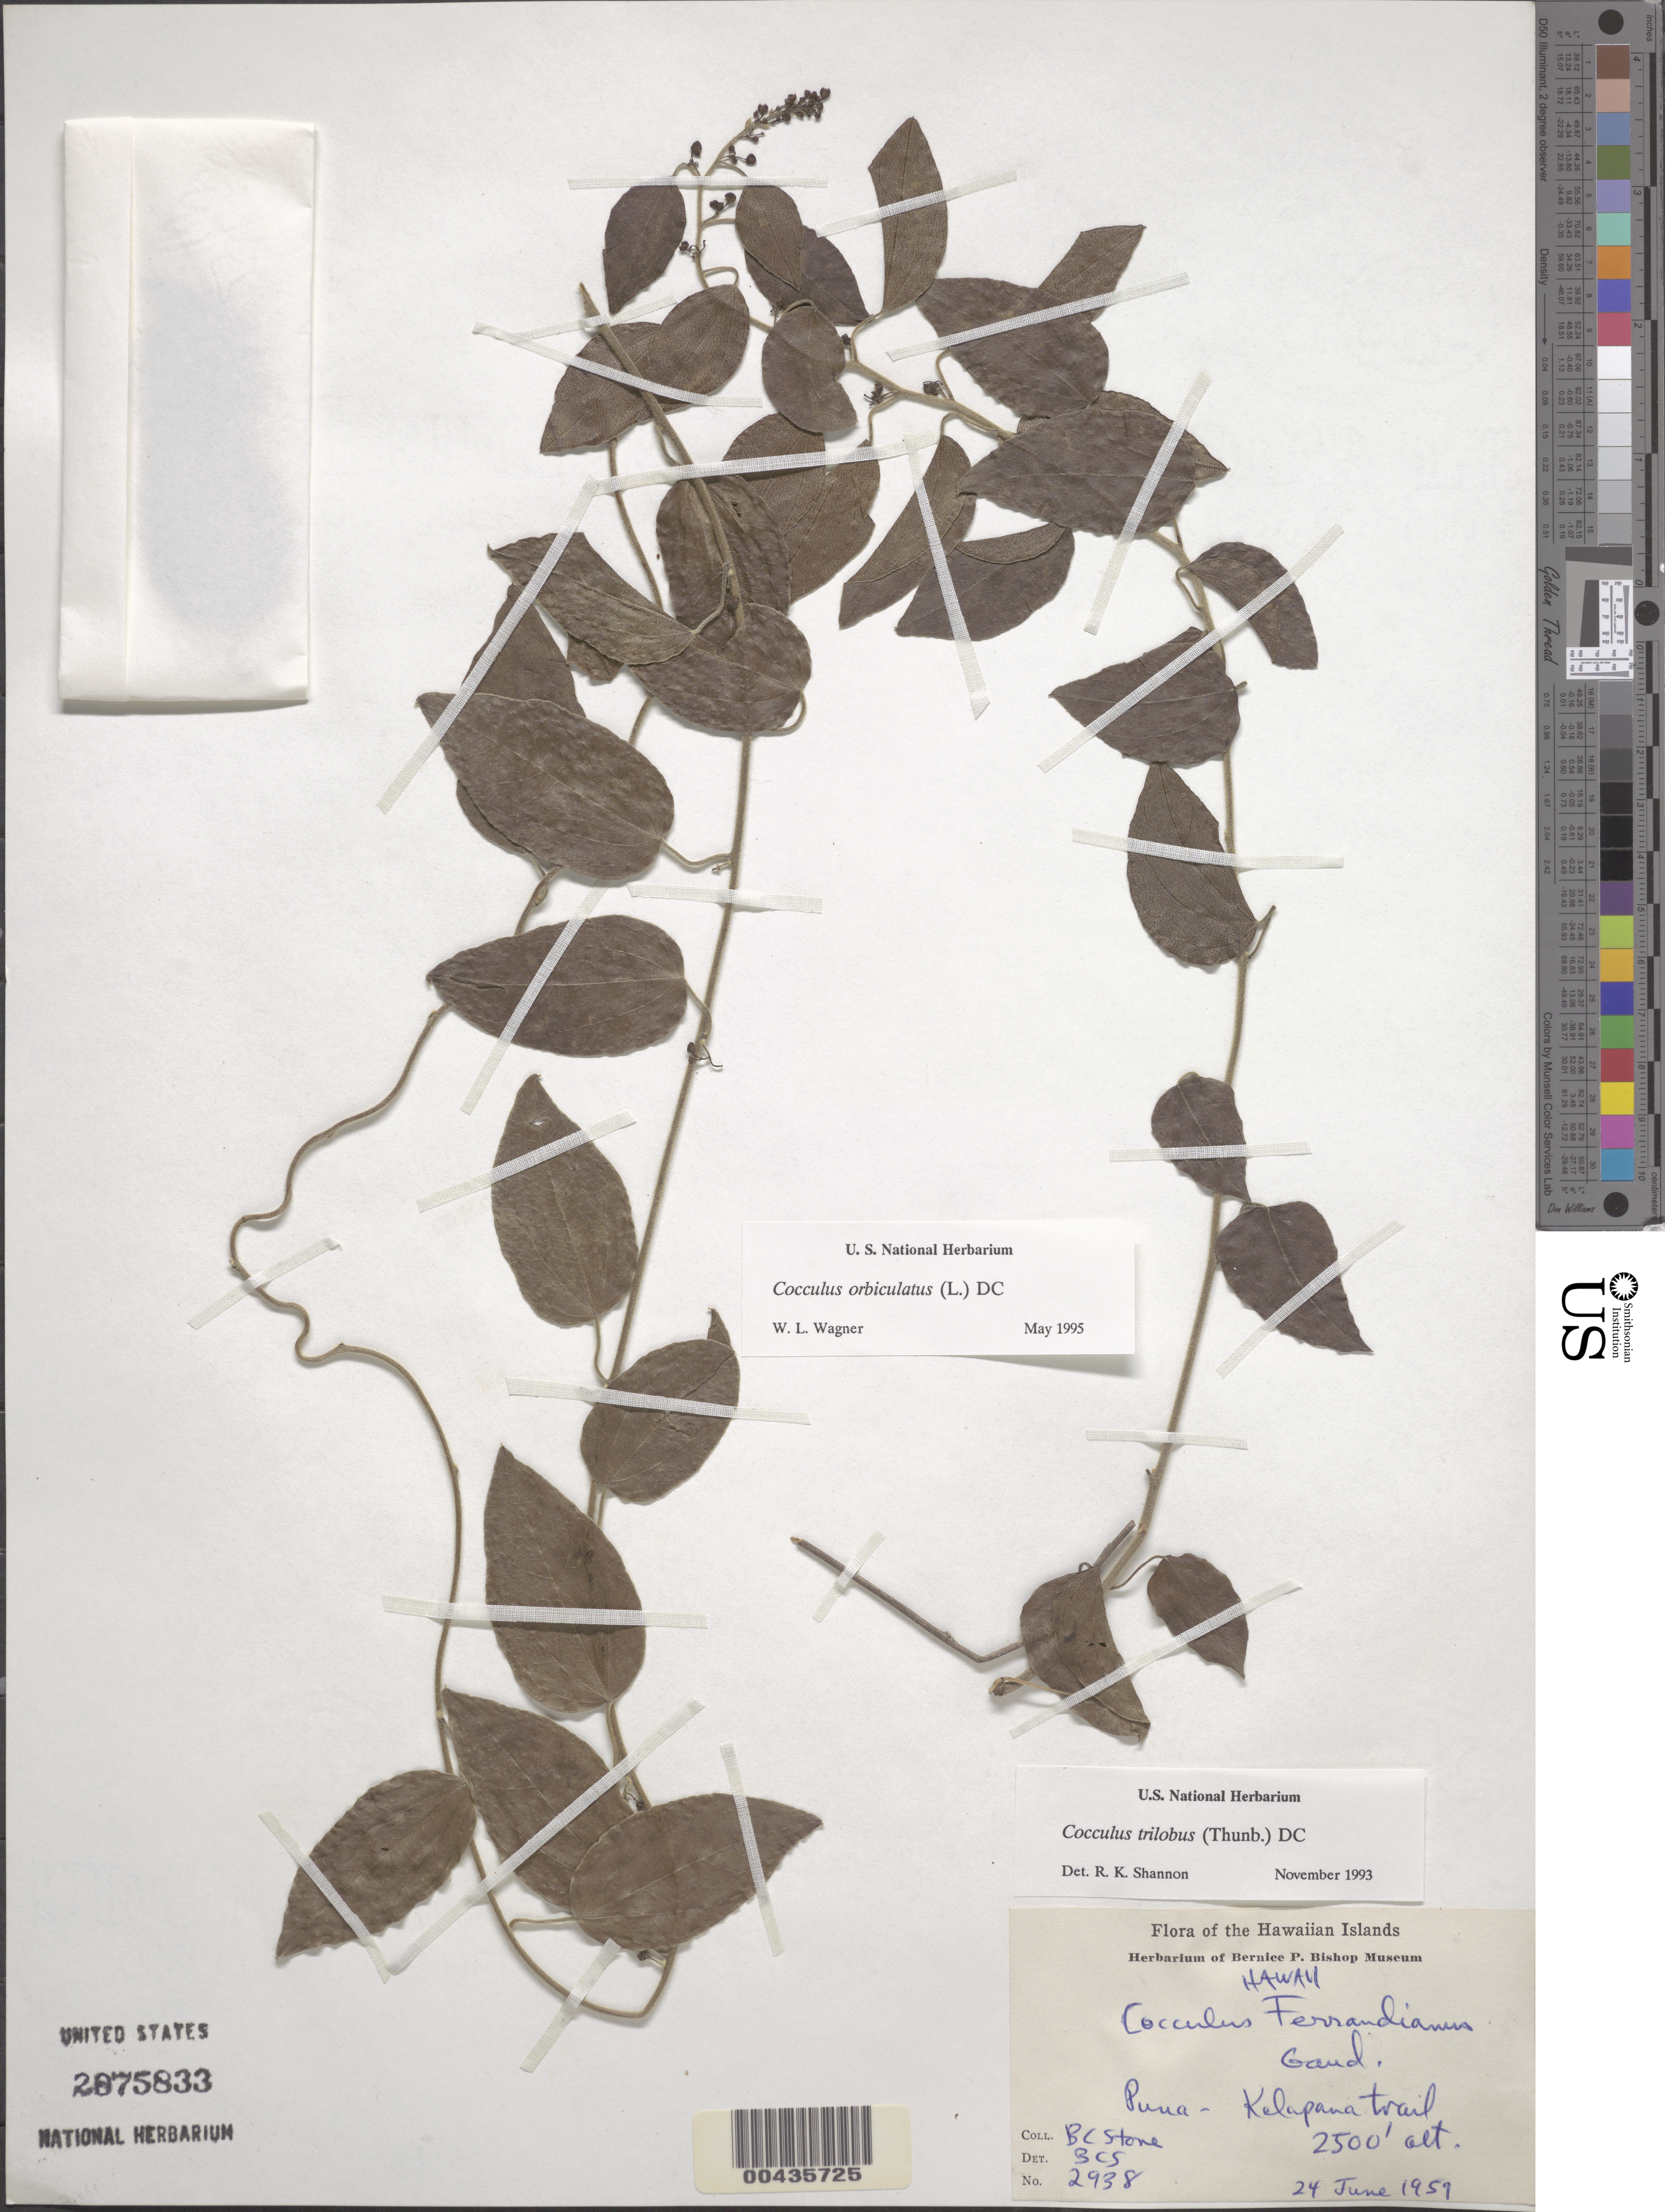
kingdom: Plantae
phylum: Tracheophyta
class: Magnoliopsida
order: Ranunculales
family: Menispermaceae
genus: Cocculus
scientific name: Cocculus orbiculatus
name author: (L.) DC.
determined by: Wagner, W. L., (BOT), Smithsonian Institution - National Museum of Natural History (UNITED STATES)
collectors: B. C. Stone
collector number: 2938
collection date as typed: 24 Jun 1959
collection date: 1959-06-24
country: United States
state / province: Hawaii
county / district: Hawaii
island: Hawaii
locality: Puua-Kalapana trail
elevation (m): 762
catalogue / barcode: US 2875833